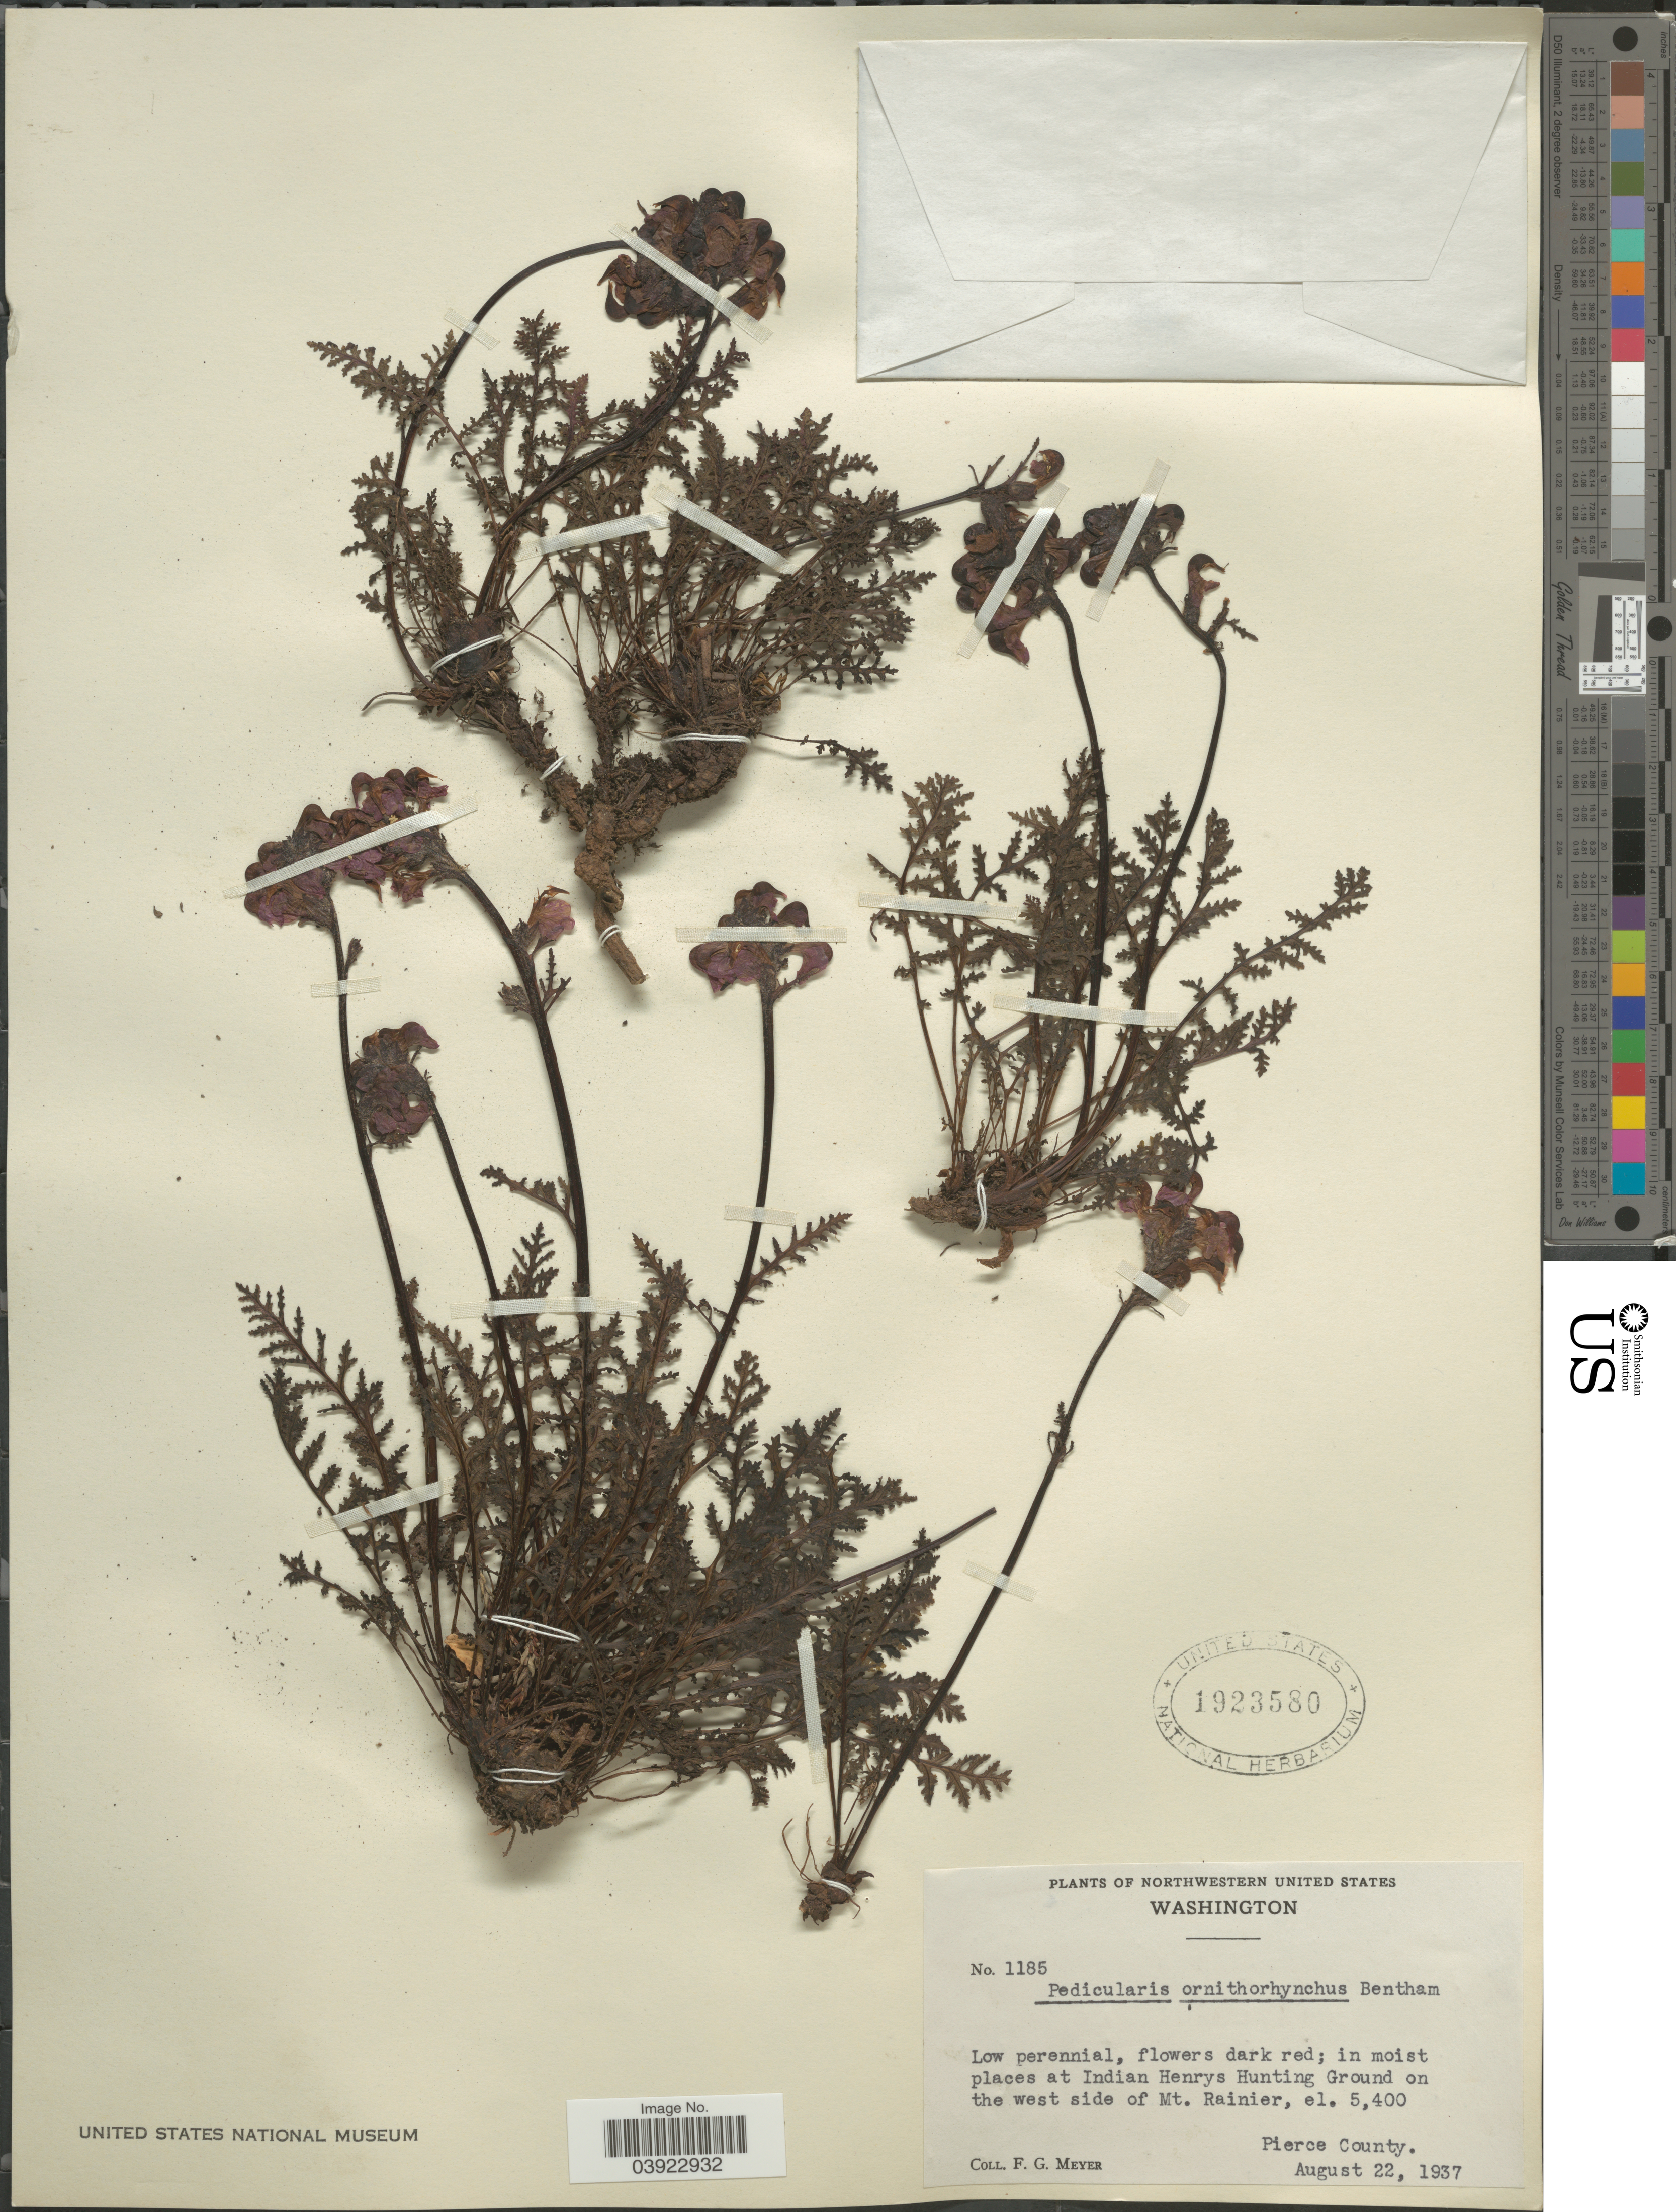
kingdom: Plantae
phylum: Tracheophyta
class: Magnoliopsida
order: Lamiales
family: Orobanchaceae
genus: Pedicularis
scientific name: Pedicularis ornithorhyncha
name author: Benth.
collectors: F. G. Meyer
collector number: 1185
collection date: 1937-08-22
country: United States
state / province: Washington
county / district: Pierce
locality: Northwestern United States. In moist places at Indian Henrys Hunting Ground on the west side of Mt. Rainier. Pierce County.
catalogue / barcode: US 1923580